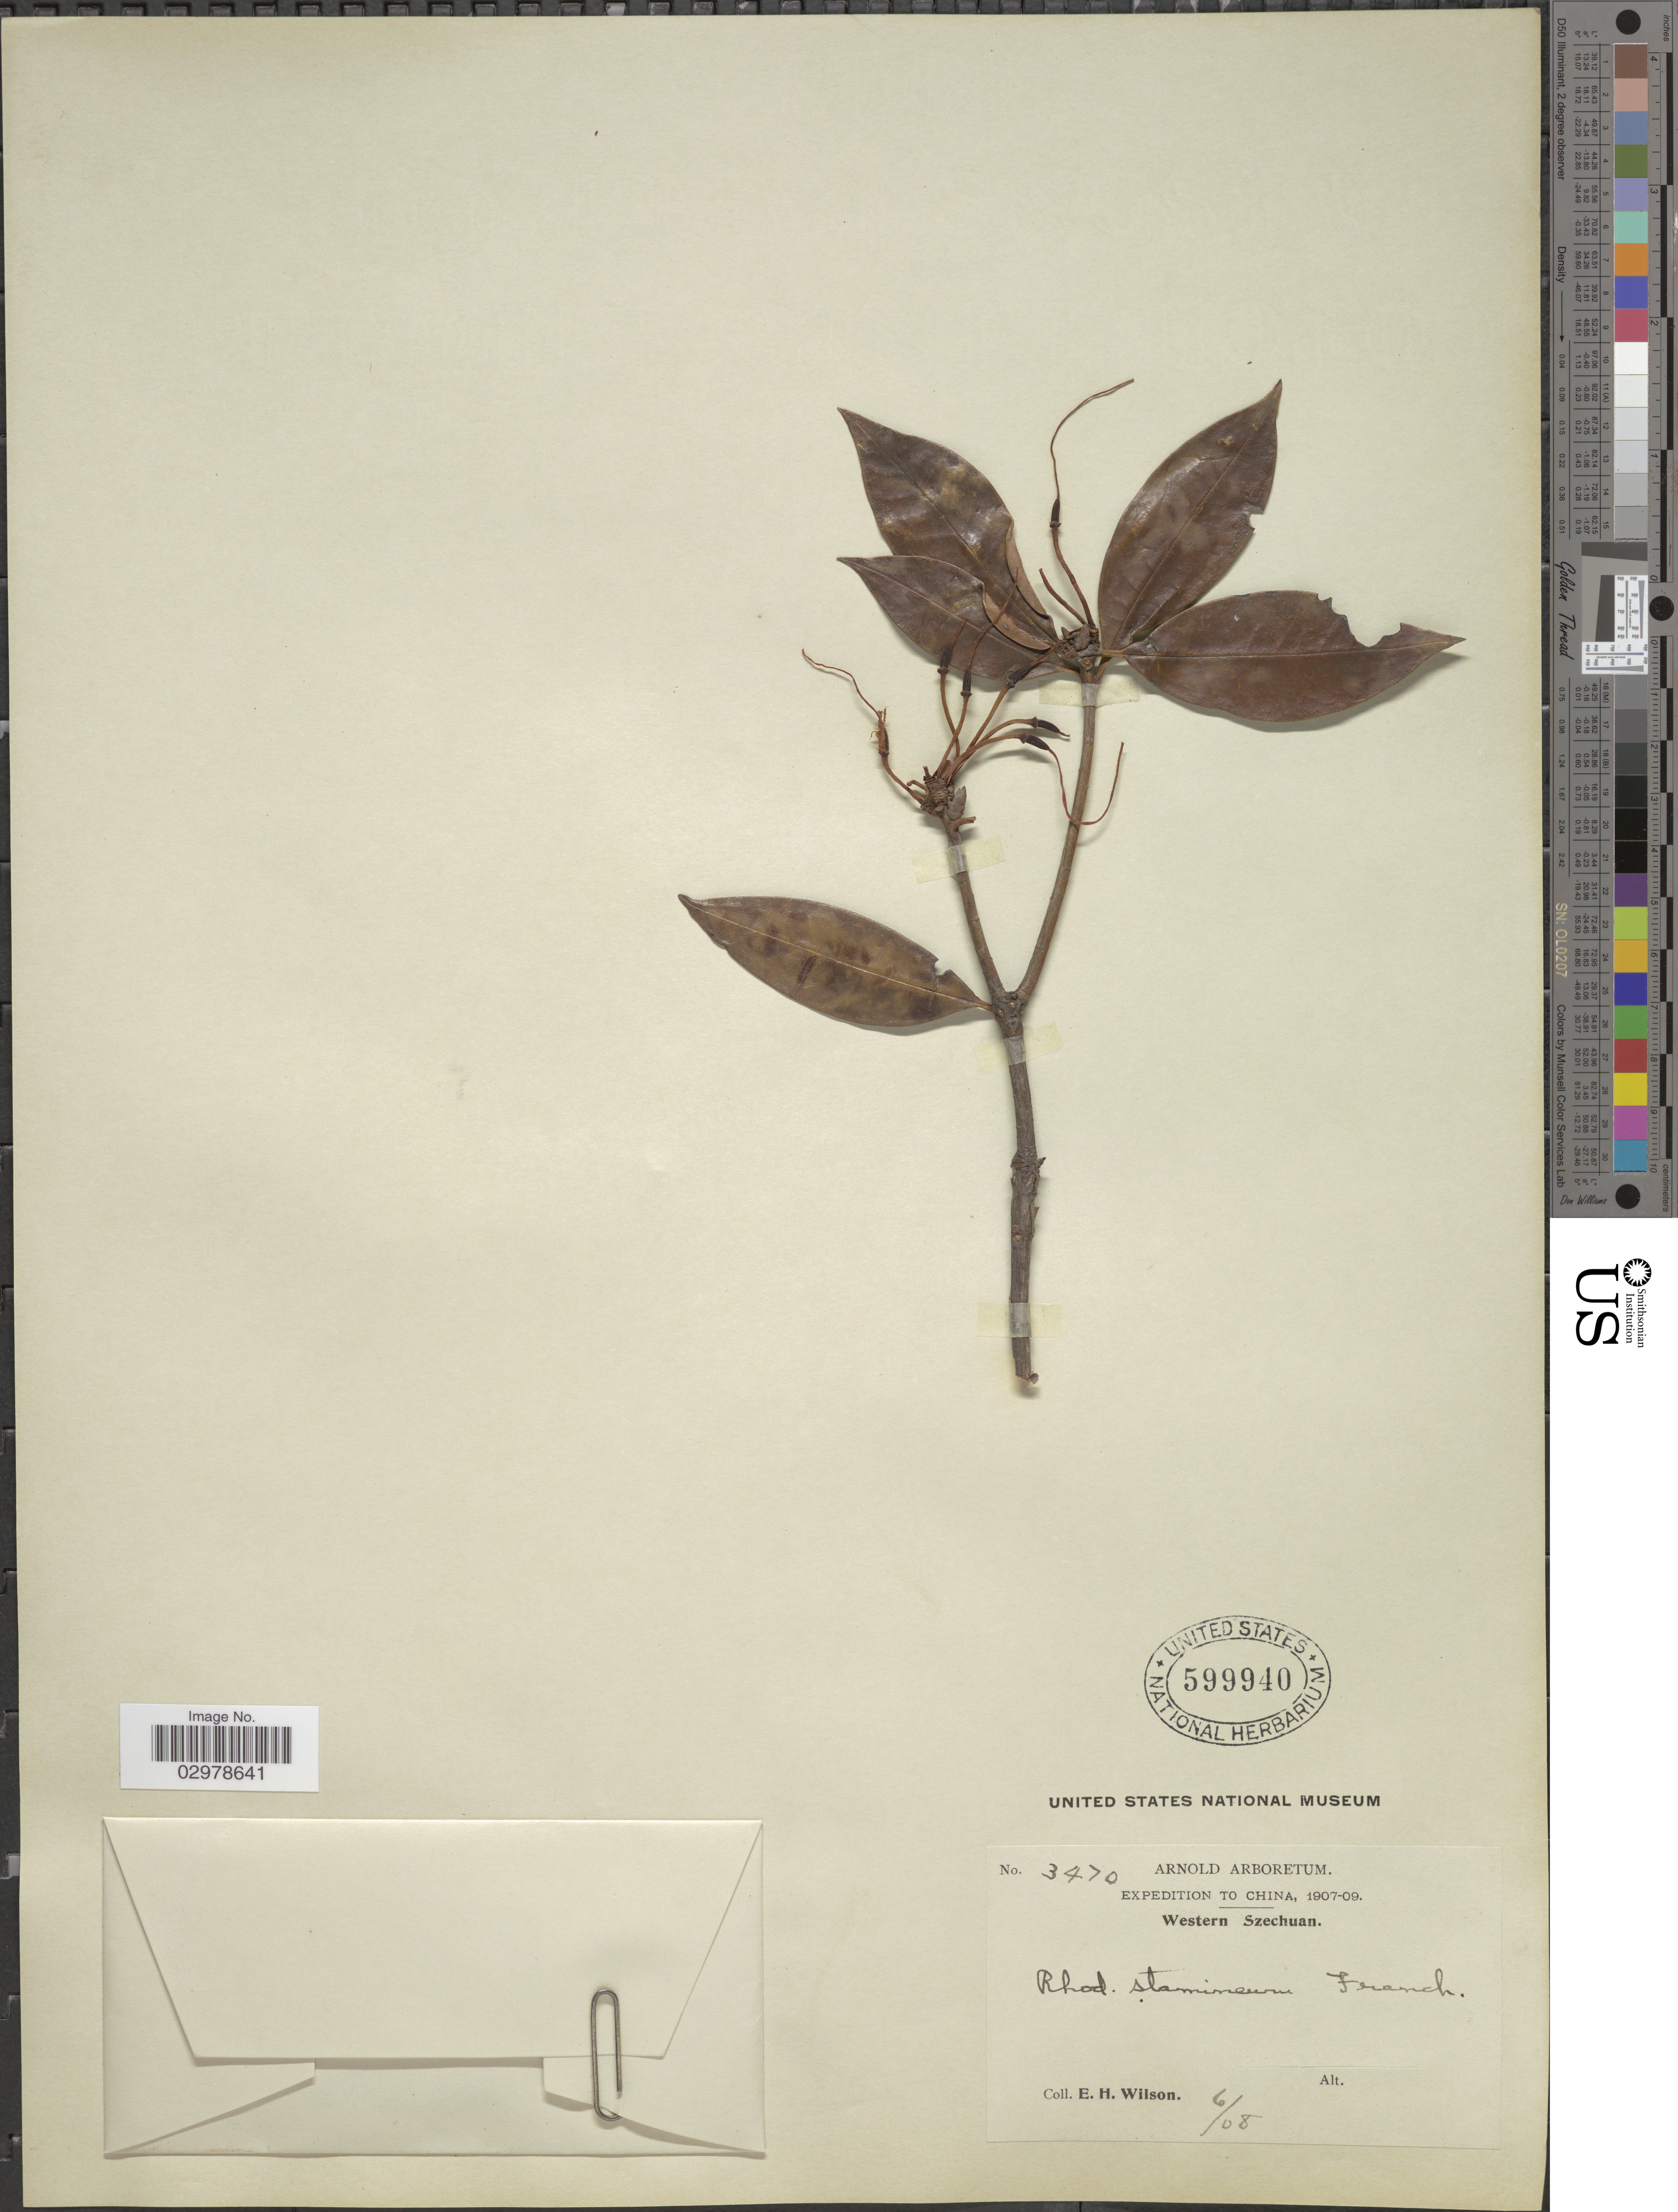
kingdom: Plantae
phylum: Tracheophyta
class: Magnoliopsida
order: Ericales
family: Ericaceae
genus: Rhododendron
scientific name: Rhododendron stamineum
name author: Franch.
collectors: E. Wilson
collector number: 3470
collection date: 1908-06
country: China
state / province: Sichuan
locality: Western Szechuan.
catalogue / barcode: US 599940